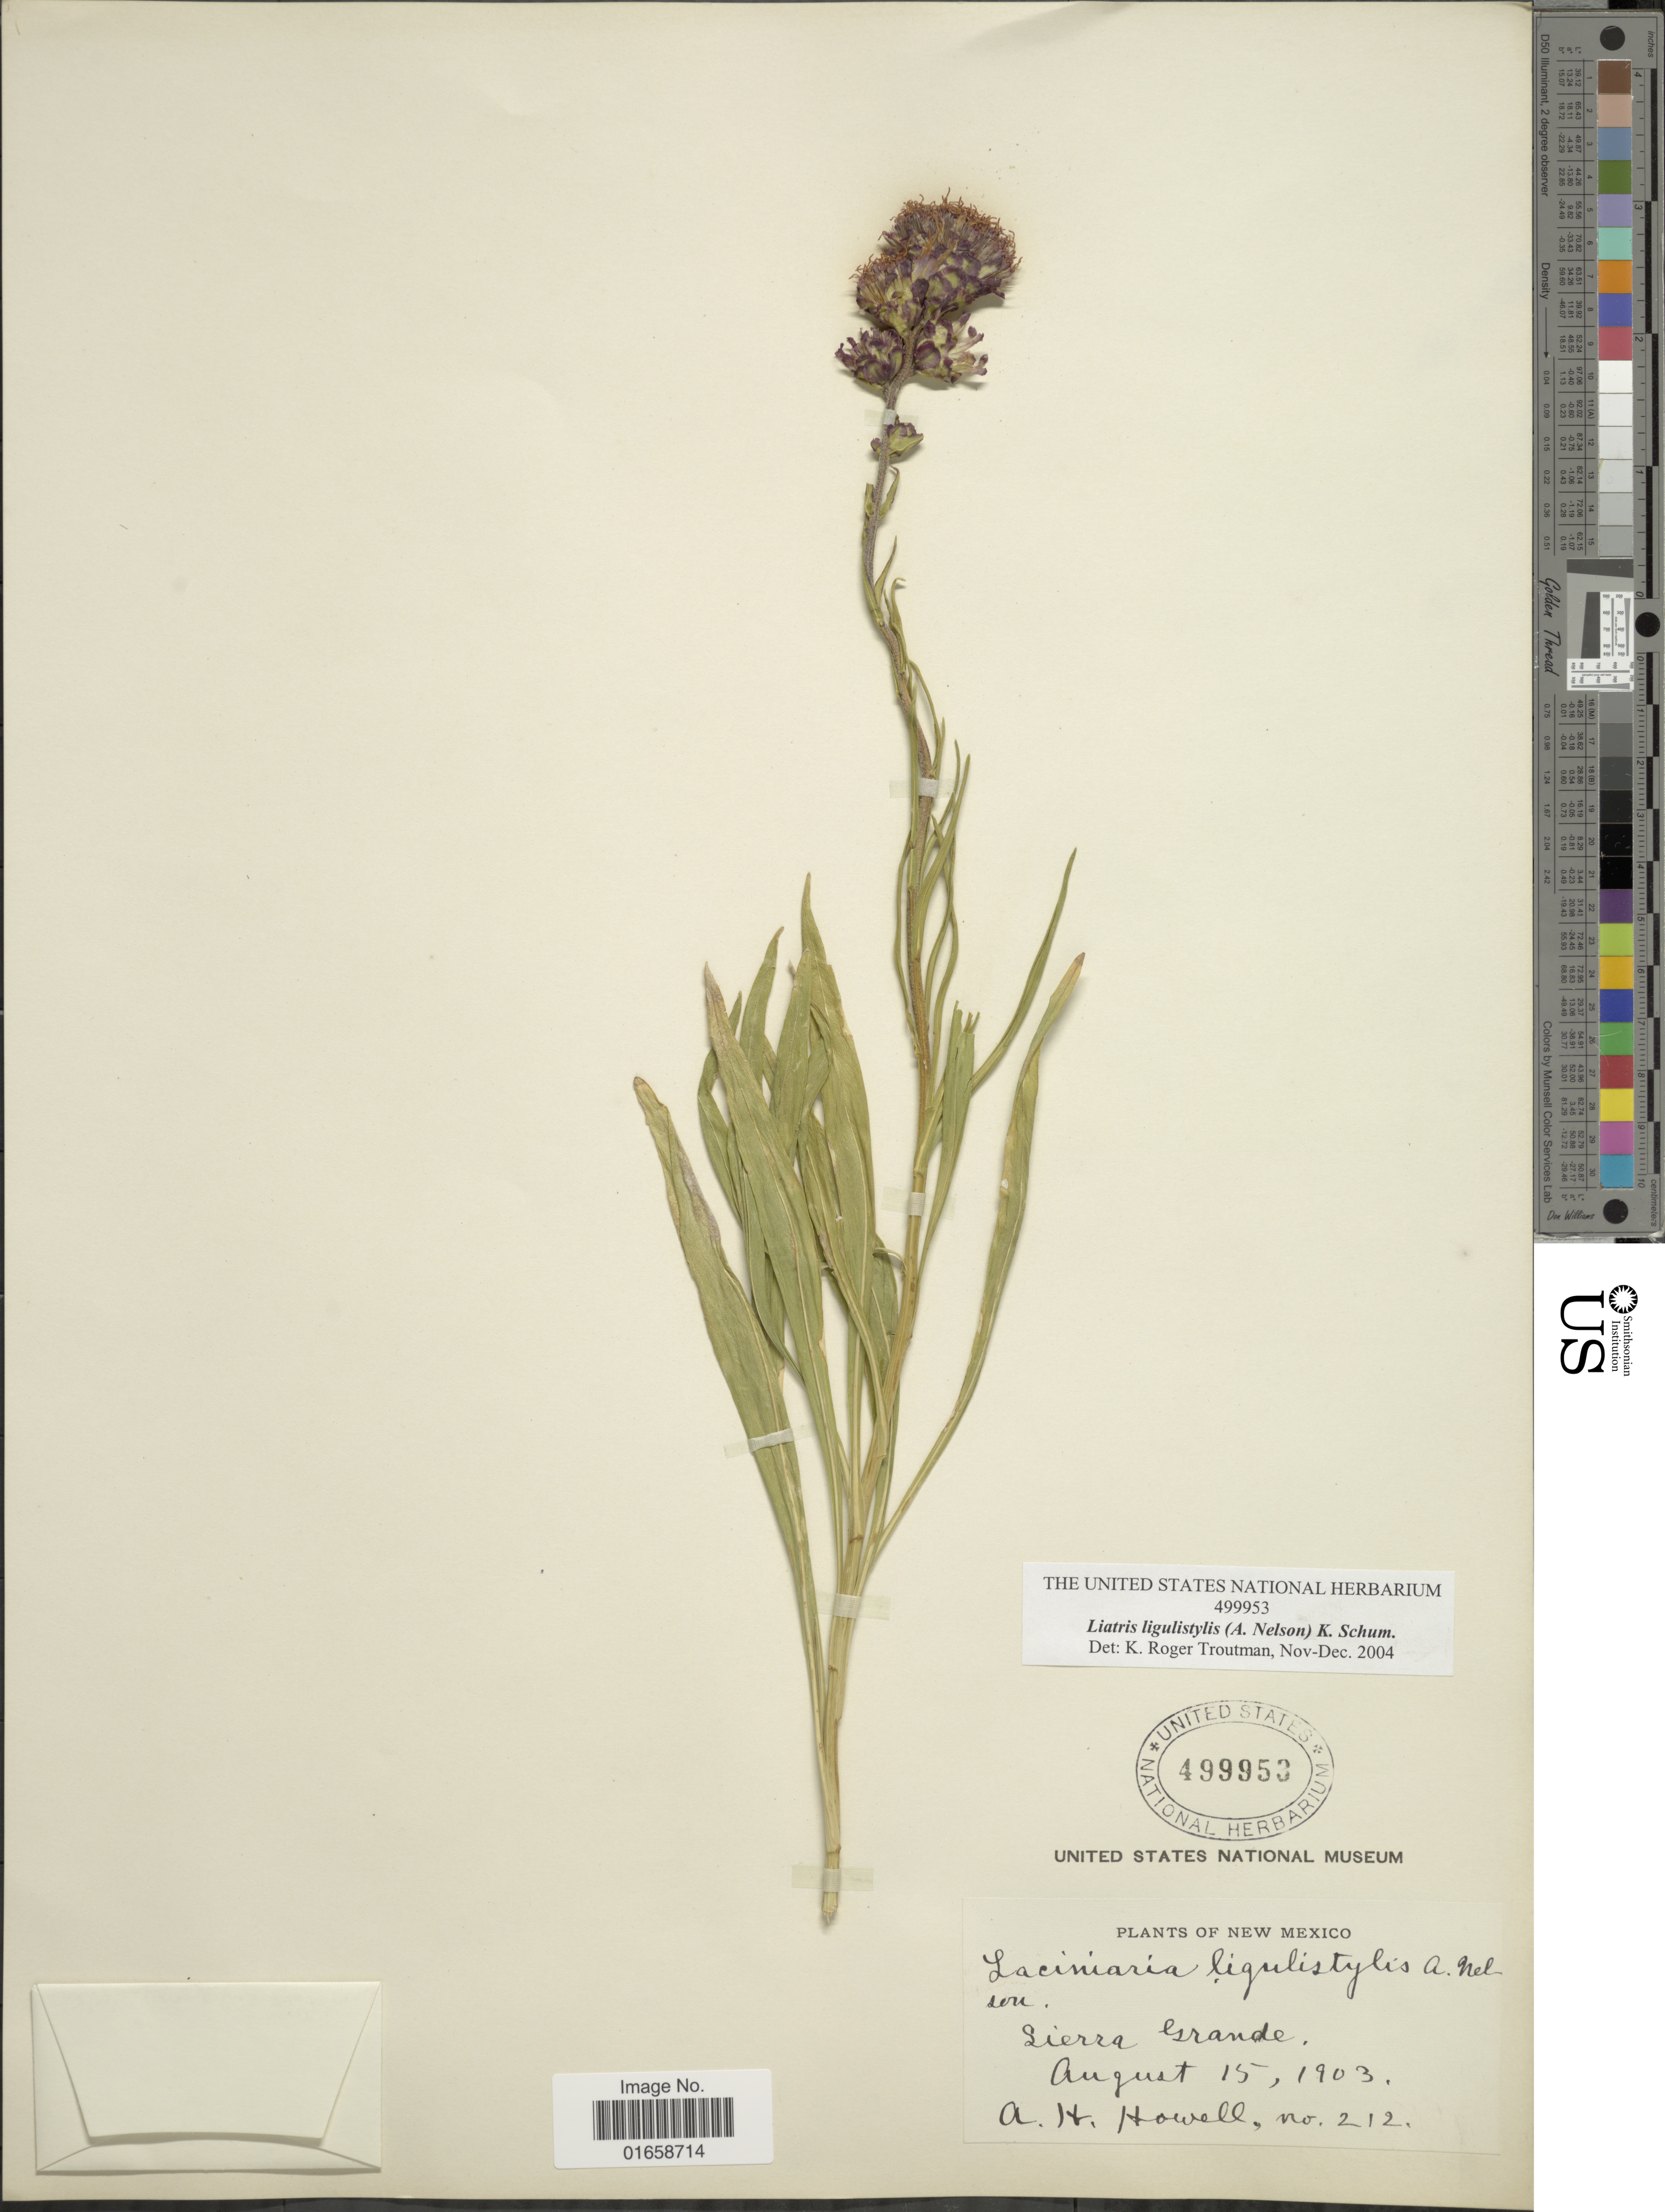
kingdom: Plantae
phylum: Tracheophyta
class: Magnoliopsida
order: Asterales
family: Asteraceae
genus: Liatris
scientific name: Liatris ligulistylis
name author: (A. Nelson) K. Schum.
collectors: A. Howell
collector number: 212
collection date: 1903-08-15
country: United States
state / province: New Mexico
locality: Sierra Grande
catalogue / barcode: US 499953